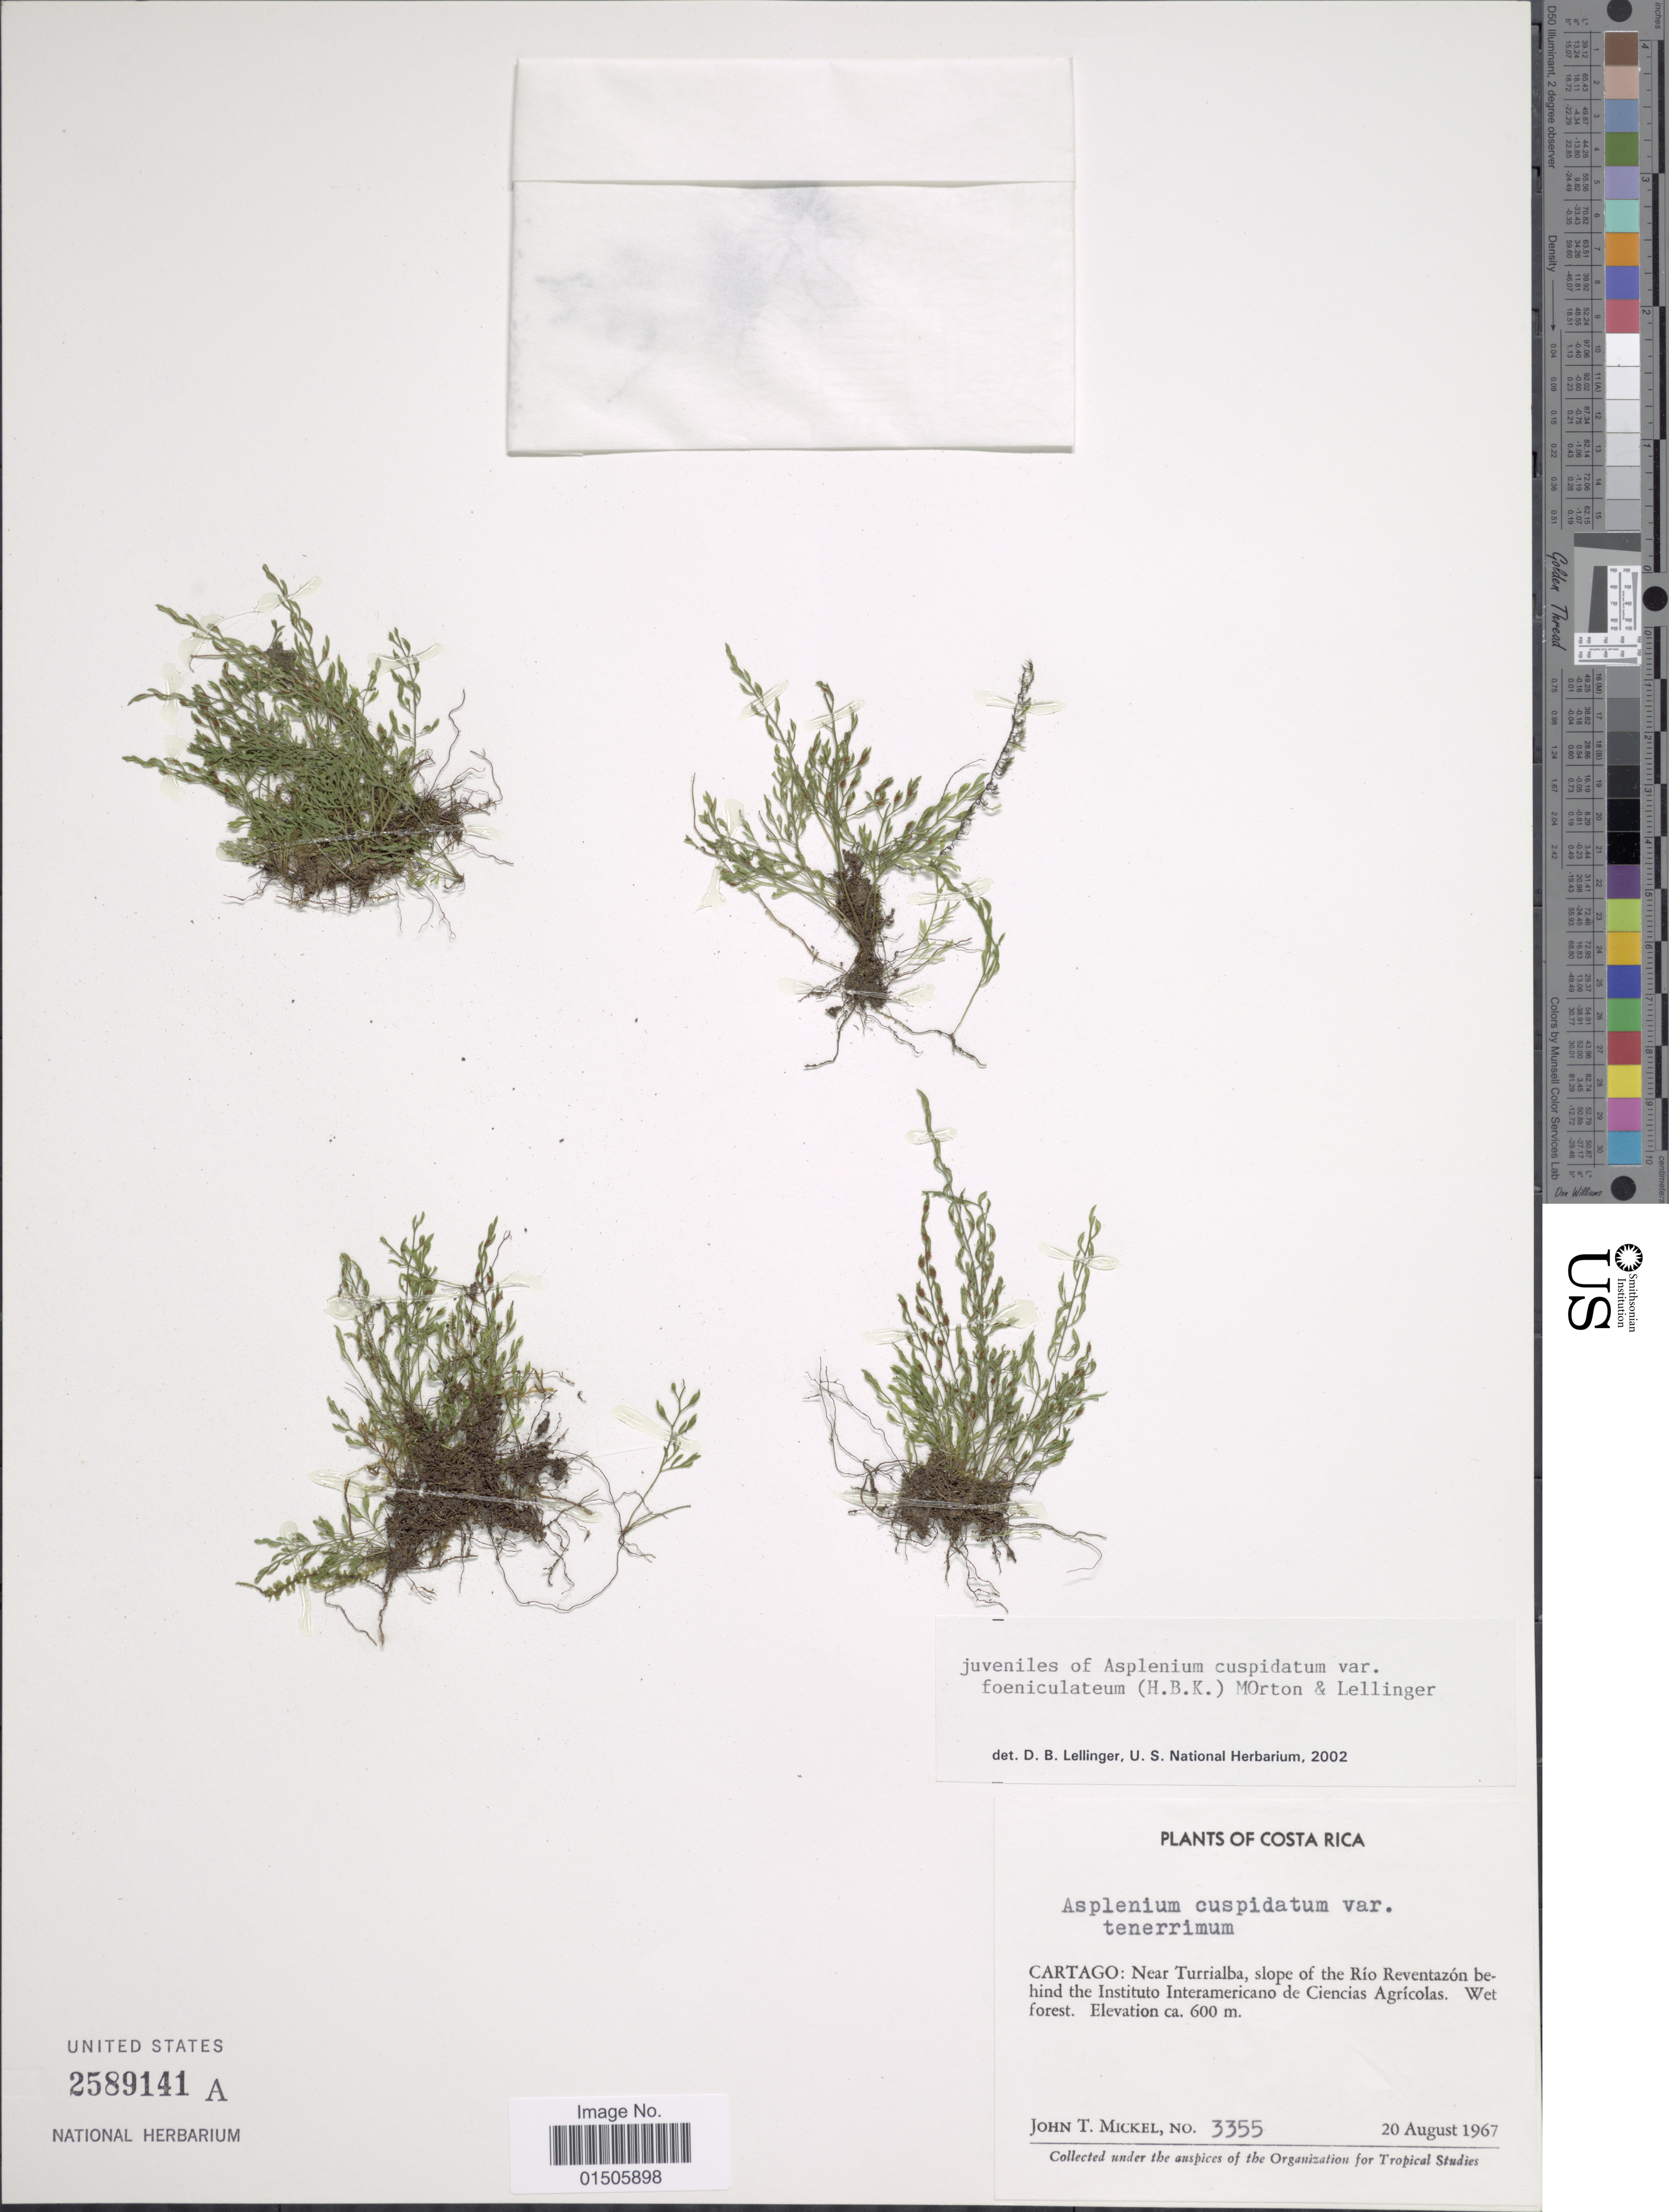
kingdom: Plantae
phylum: Tracheophyta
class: Polypodiopsida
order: Polypodiales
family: Aspleniaceae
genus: Asplenium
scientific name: Asplenium foeniculaceum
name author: (Hook.) T. Moore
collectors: J. T. Mickel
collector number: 3355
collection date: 1967-08-20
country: Costa Rica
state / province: Cartago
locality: Near Turrialba, slope of the Rio Reventazon behind theInsituto Interamericano de Ciencias Agricolas. Wet forest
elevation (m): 600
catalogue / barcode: US 2589141A